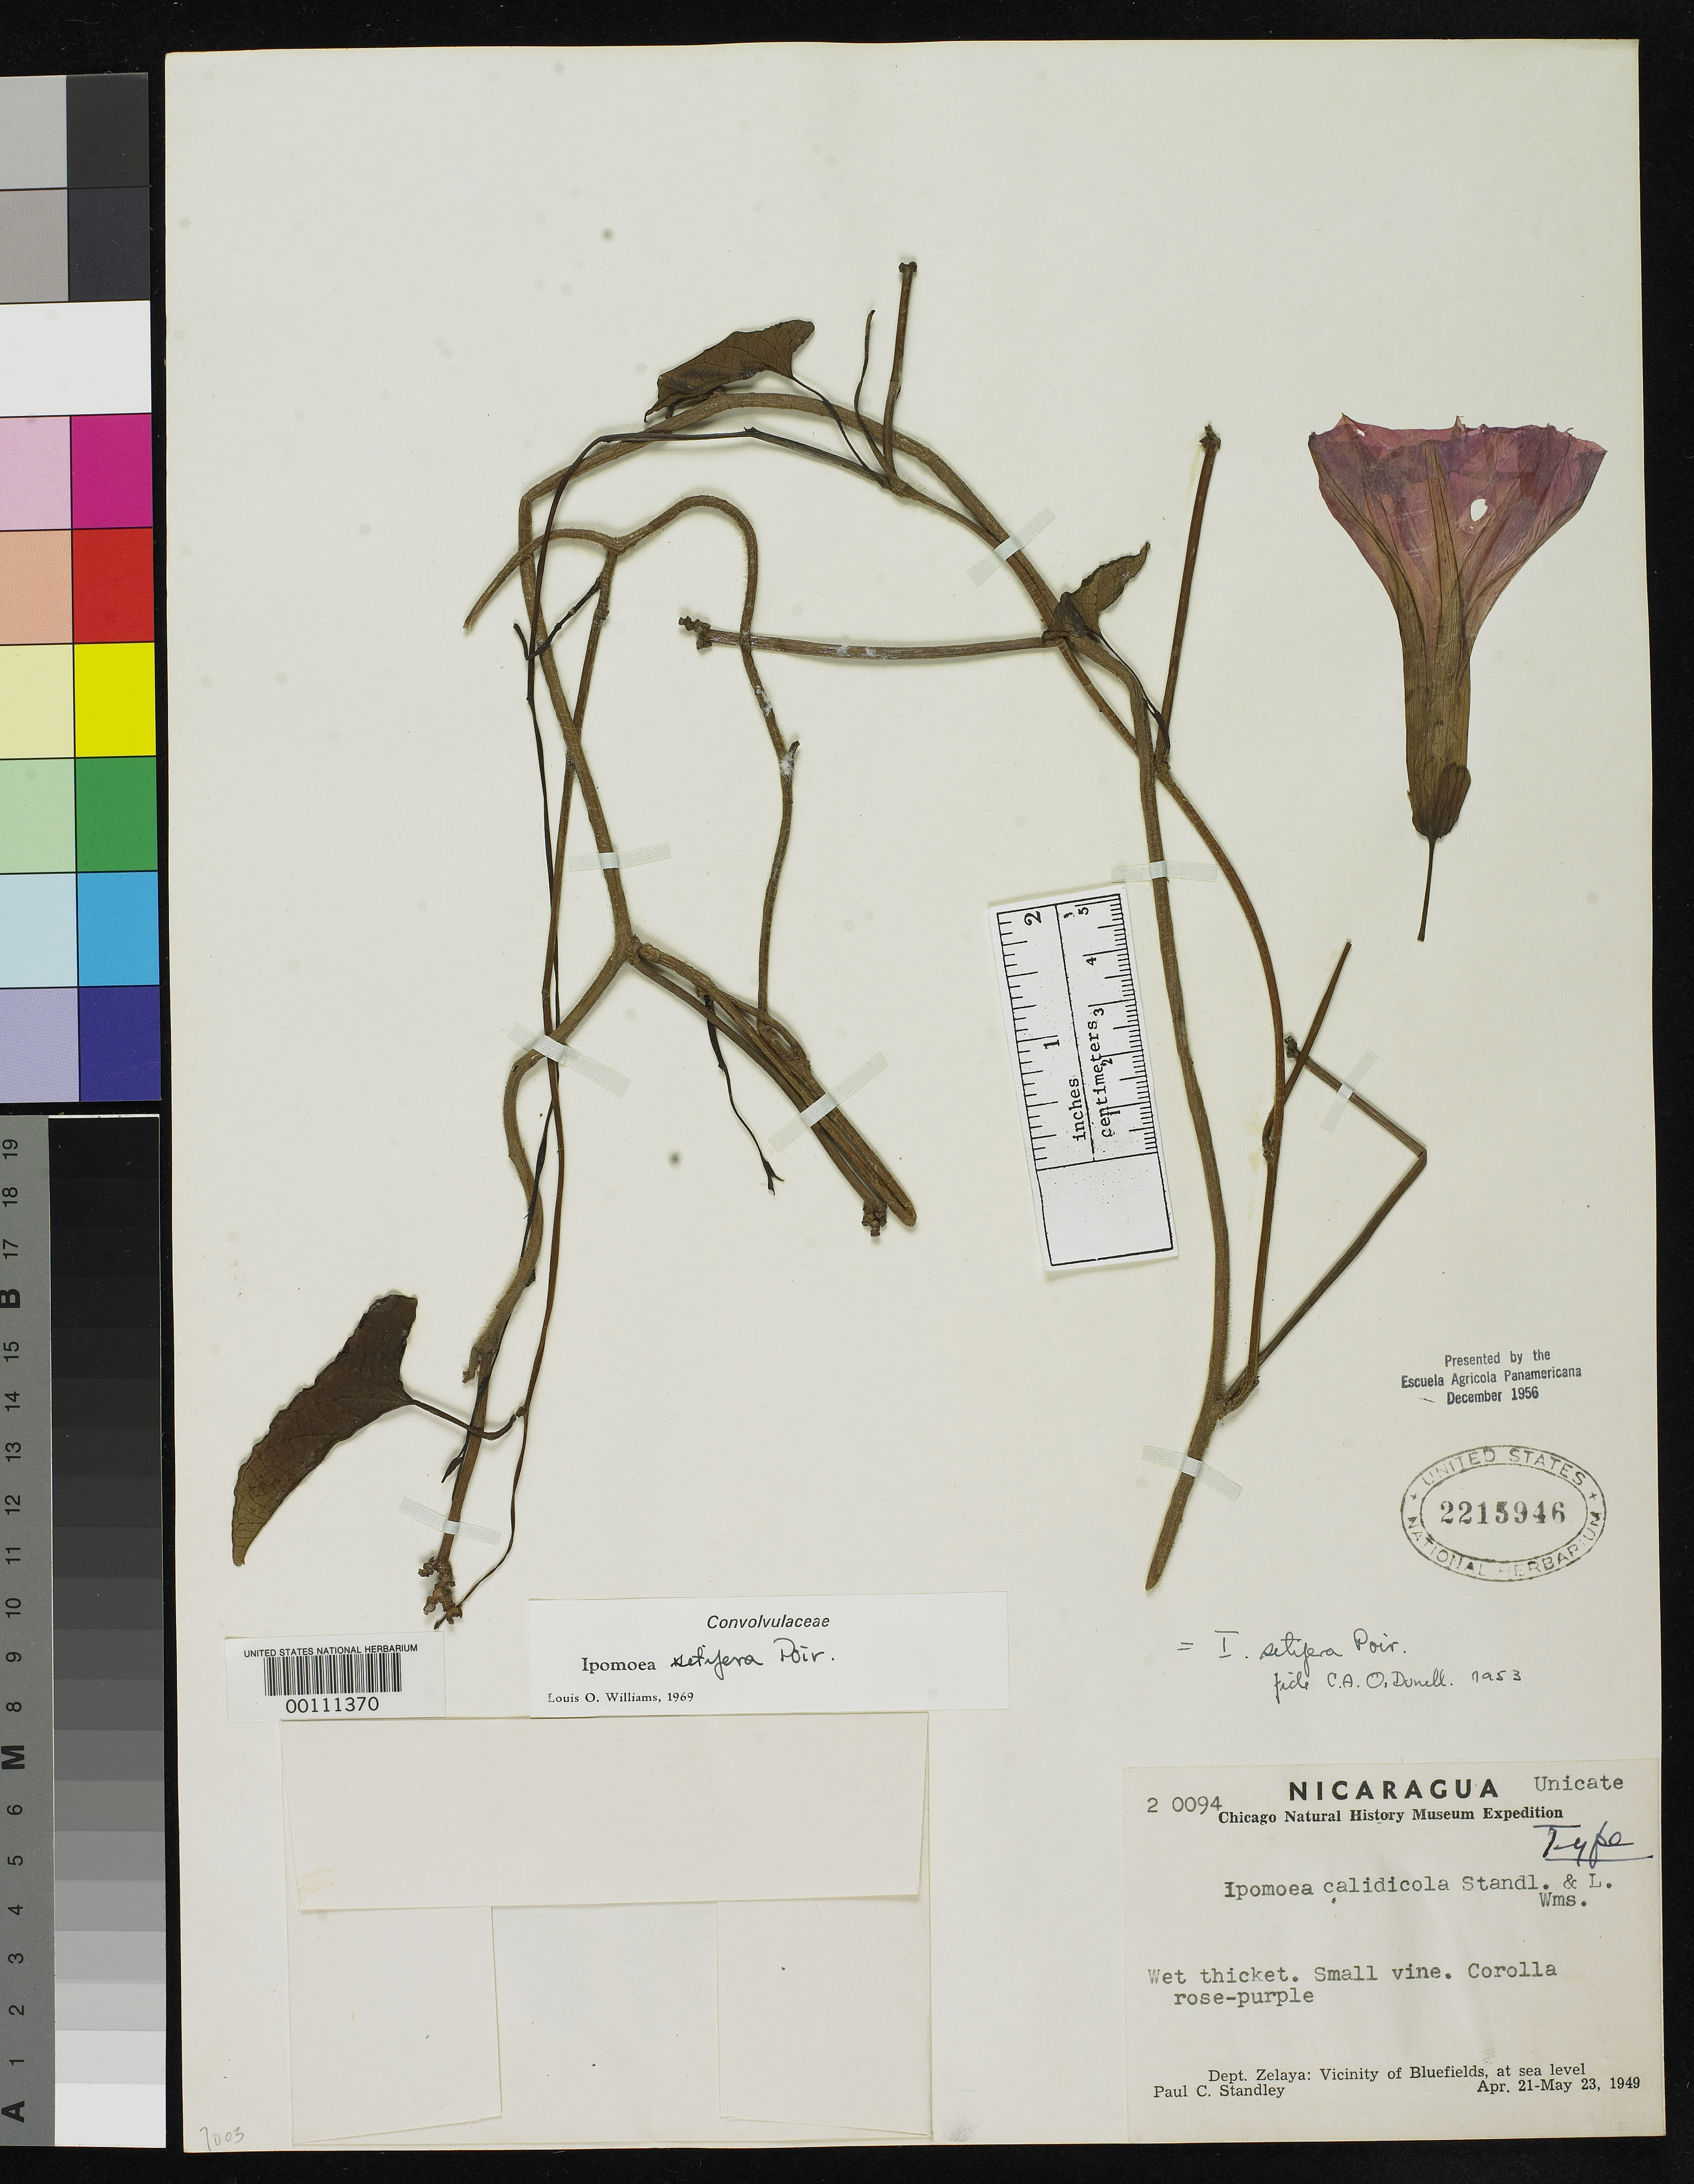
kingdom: Plantae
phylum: Tracheophyta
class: Magnoliopsida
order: Solanales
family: Convolvulaceae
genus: Ipomoea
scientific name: Ipomoea calidicola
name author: Standl. & L.O. Williams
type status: Holotype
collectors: P. C. Standley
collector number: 20094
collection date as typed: Apr 1949 to -- May 1949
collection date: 1949-04/1949-05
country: Nicaragua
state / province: Atlántico Sur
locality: Cerca de Bluefields.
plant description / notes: "Presented by the Escuela Agricola Panamericana December 1956." Holotype, transferred from EAP to US (see Dorr et al. 2009, Taxon 58: 993-1001).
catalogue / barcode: US 2215946